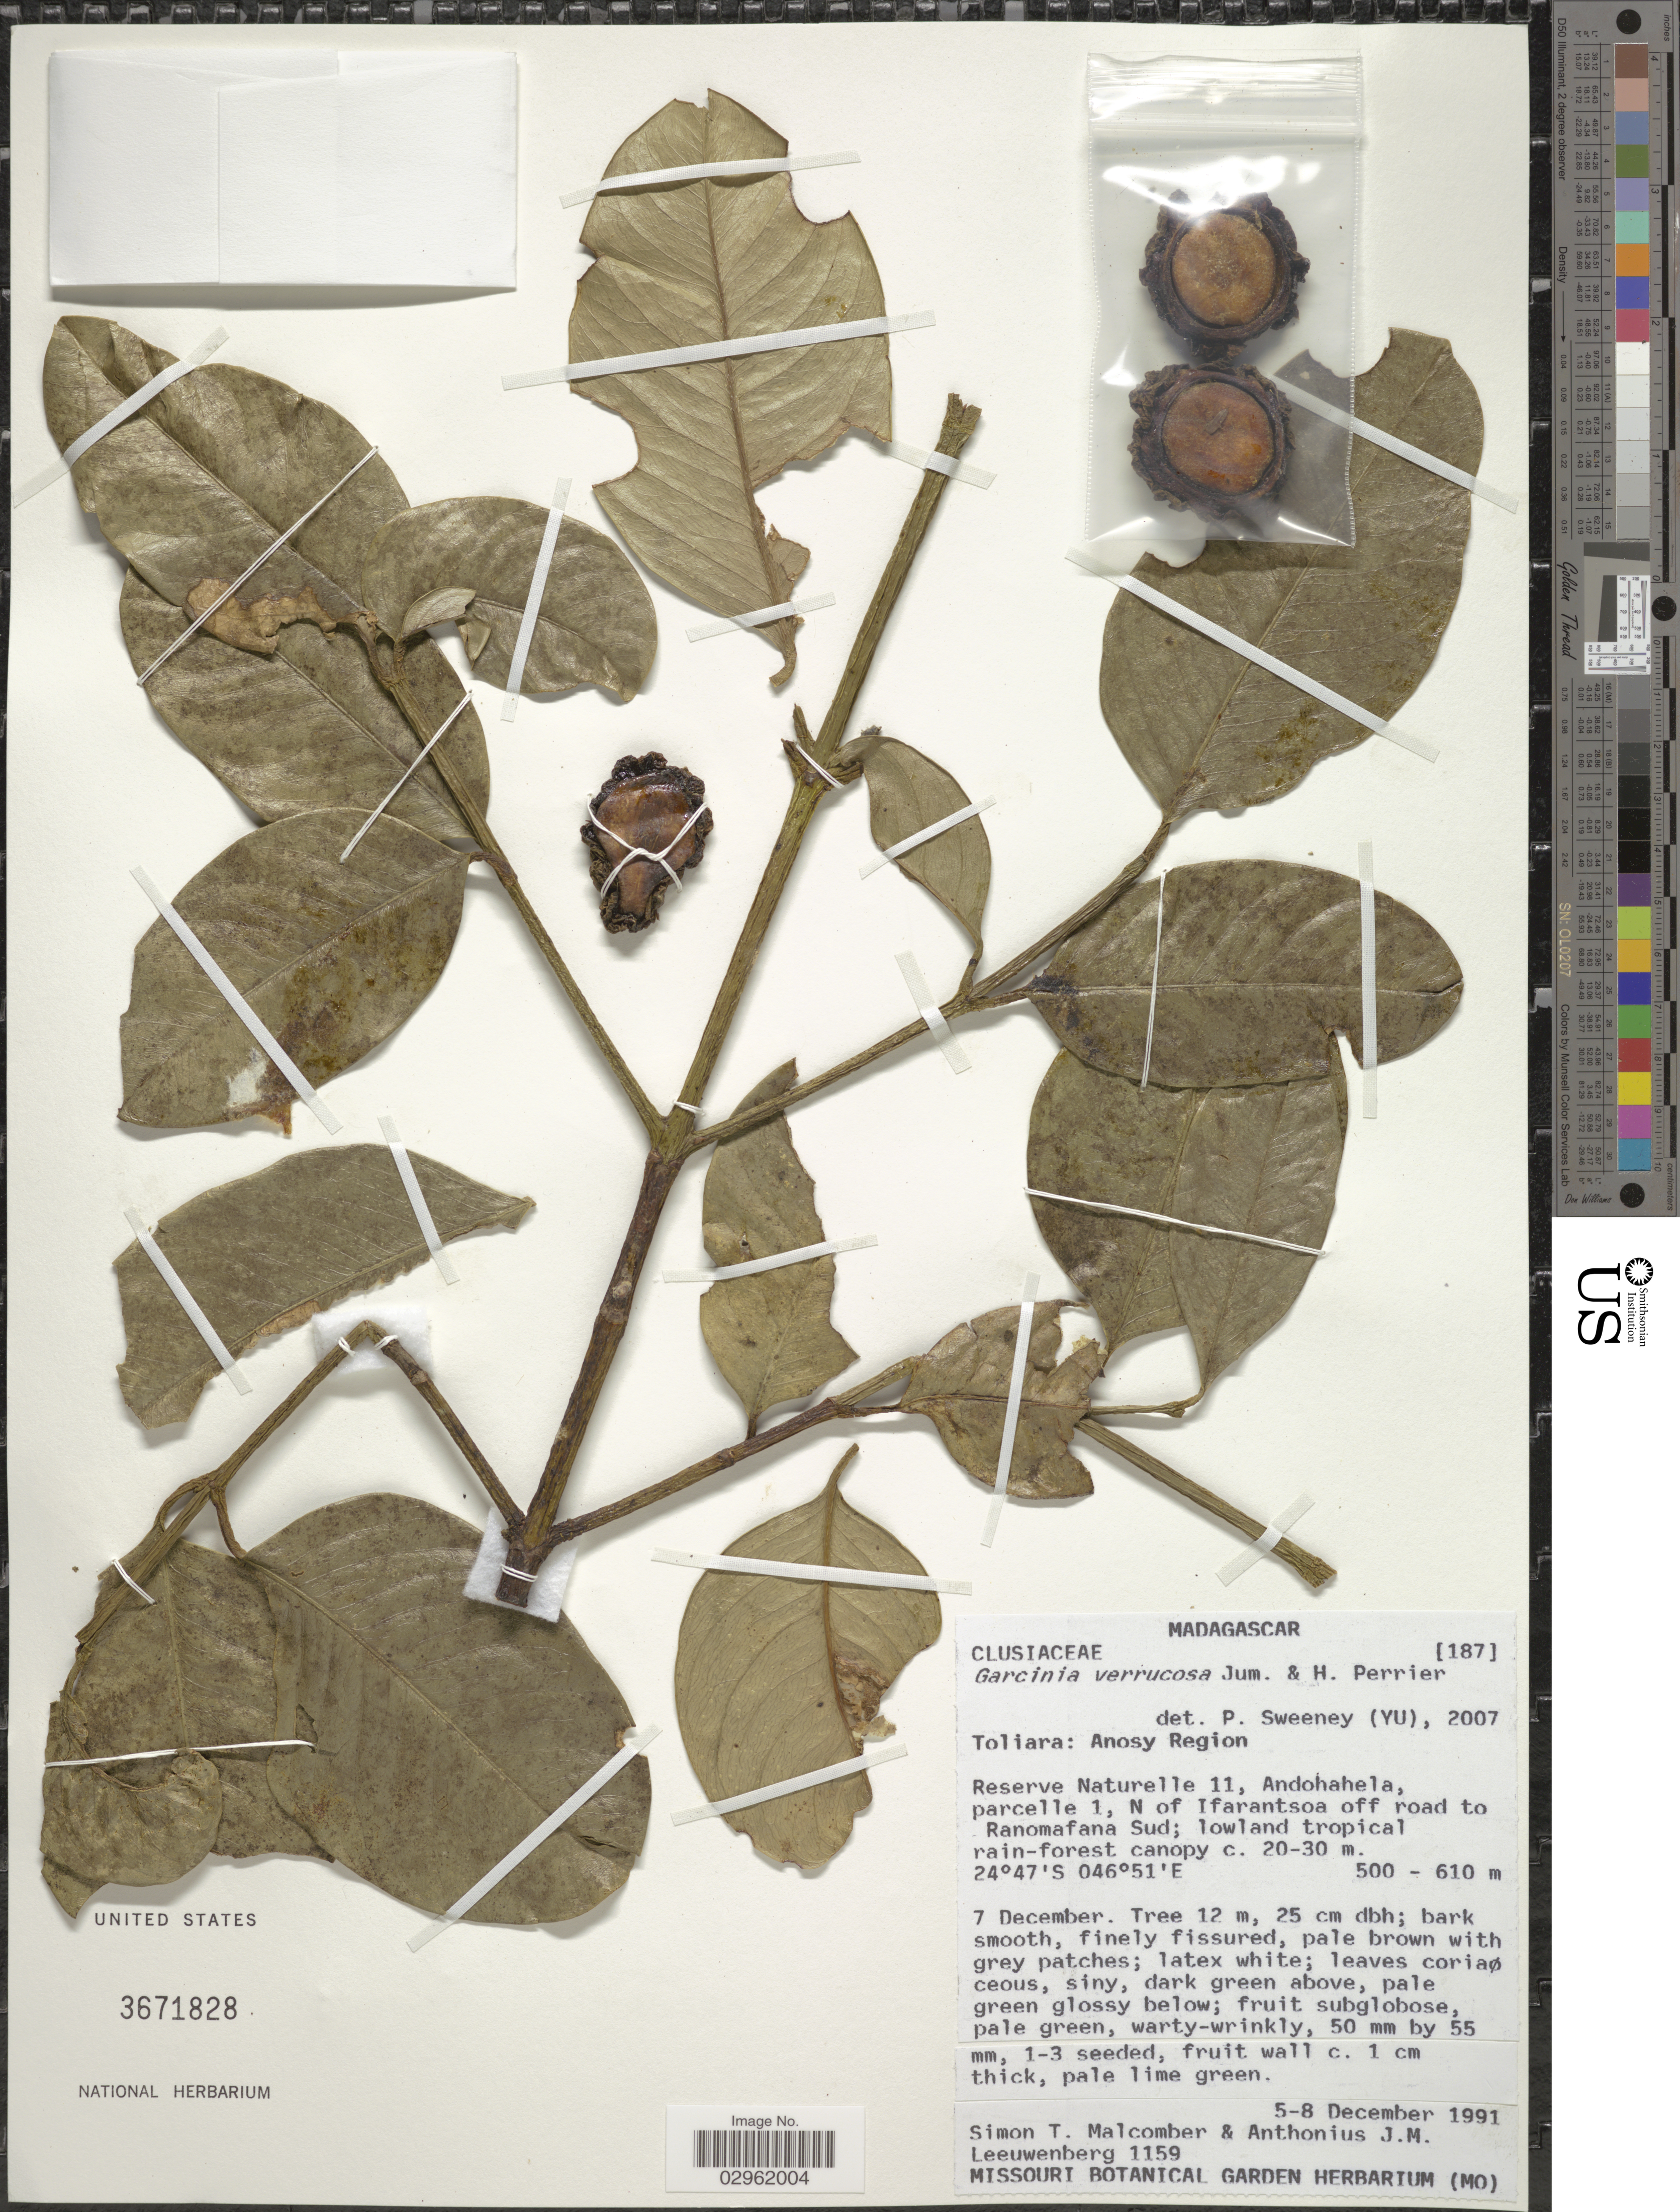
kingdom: Plantae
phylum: Tracheophyta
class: Magnoliopsida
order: Malpighiales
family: Clusiaceae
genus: Garcinia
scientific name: Garcinia verrucosa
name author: Jum. & H. Perrier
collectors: S. T. Malcomber & A. J. M. Leeuwenberg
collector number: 1159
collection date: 1991-12-07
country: Madagascar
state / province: Anosy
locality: Anosy region. Reserva Naturelle 11, Andohahela, parcelle 1, N of Ifarantsoa off road to Ranomafana Sud; lowland tropical rain-forest canopy.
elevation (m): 500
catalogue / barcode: US 3671828